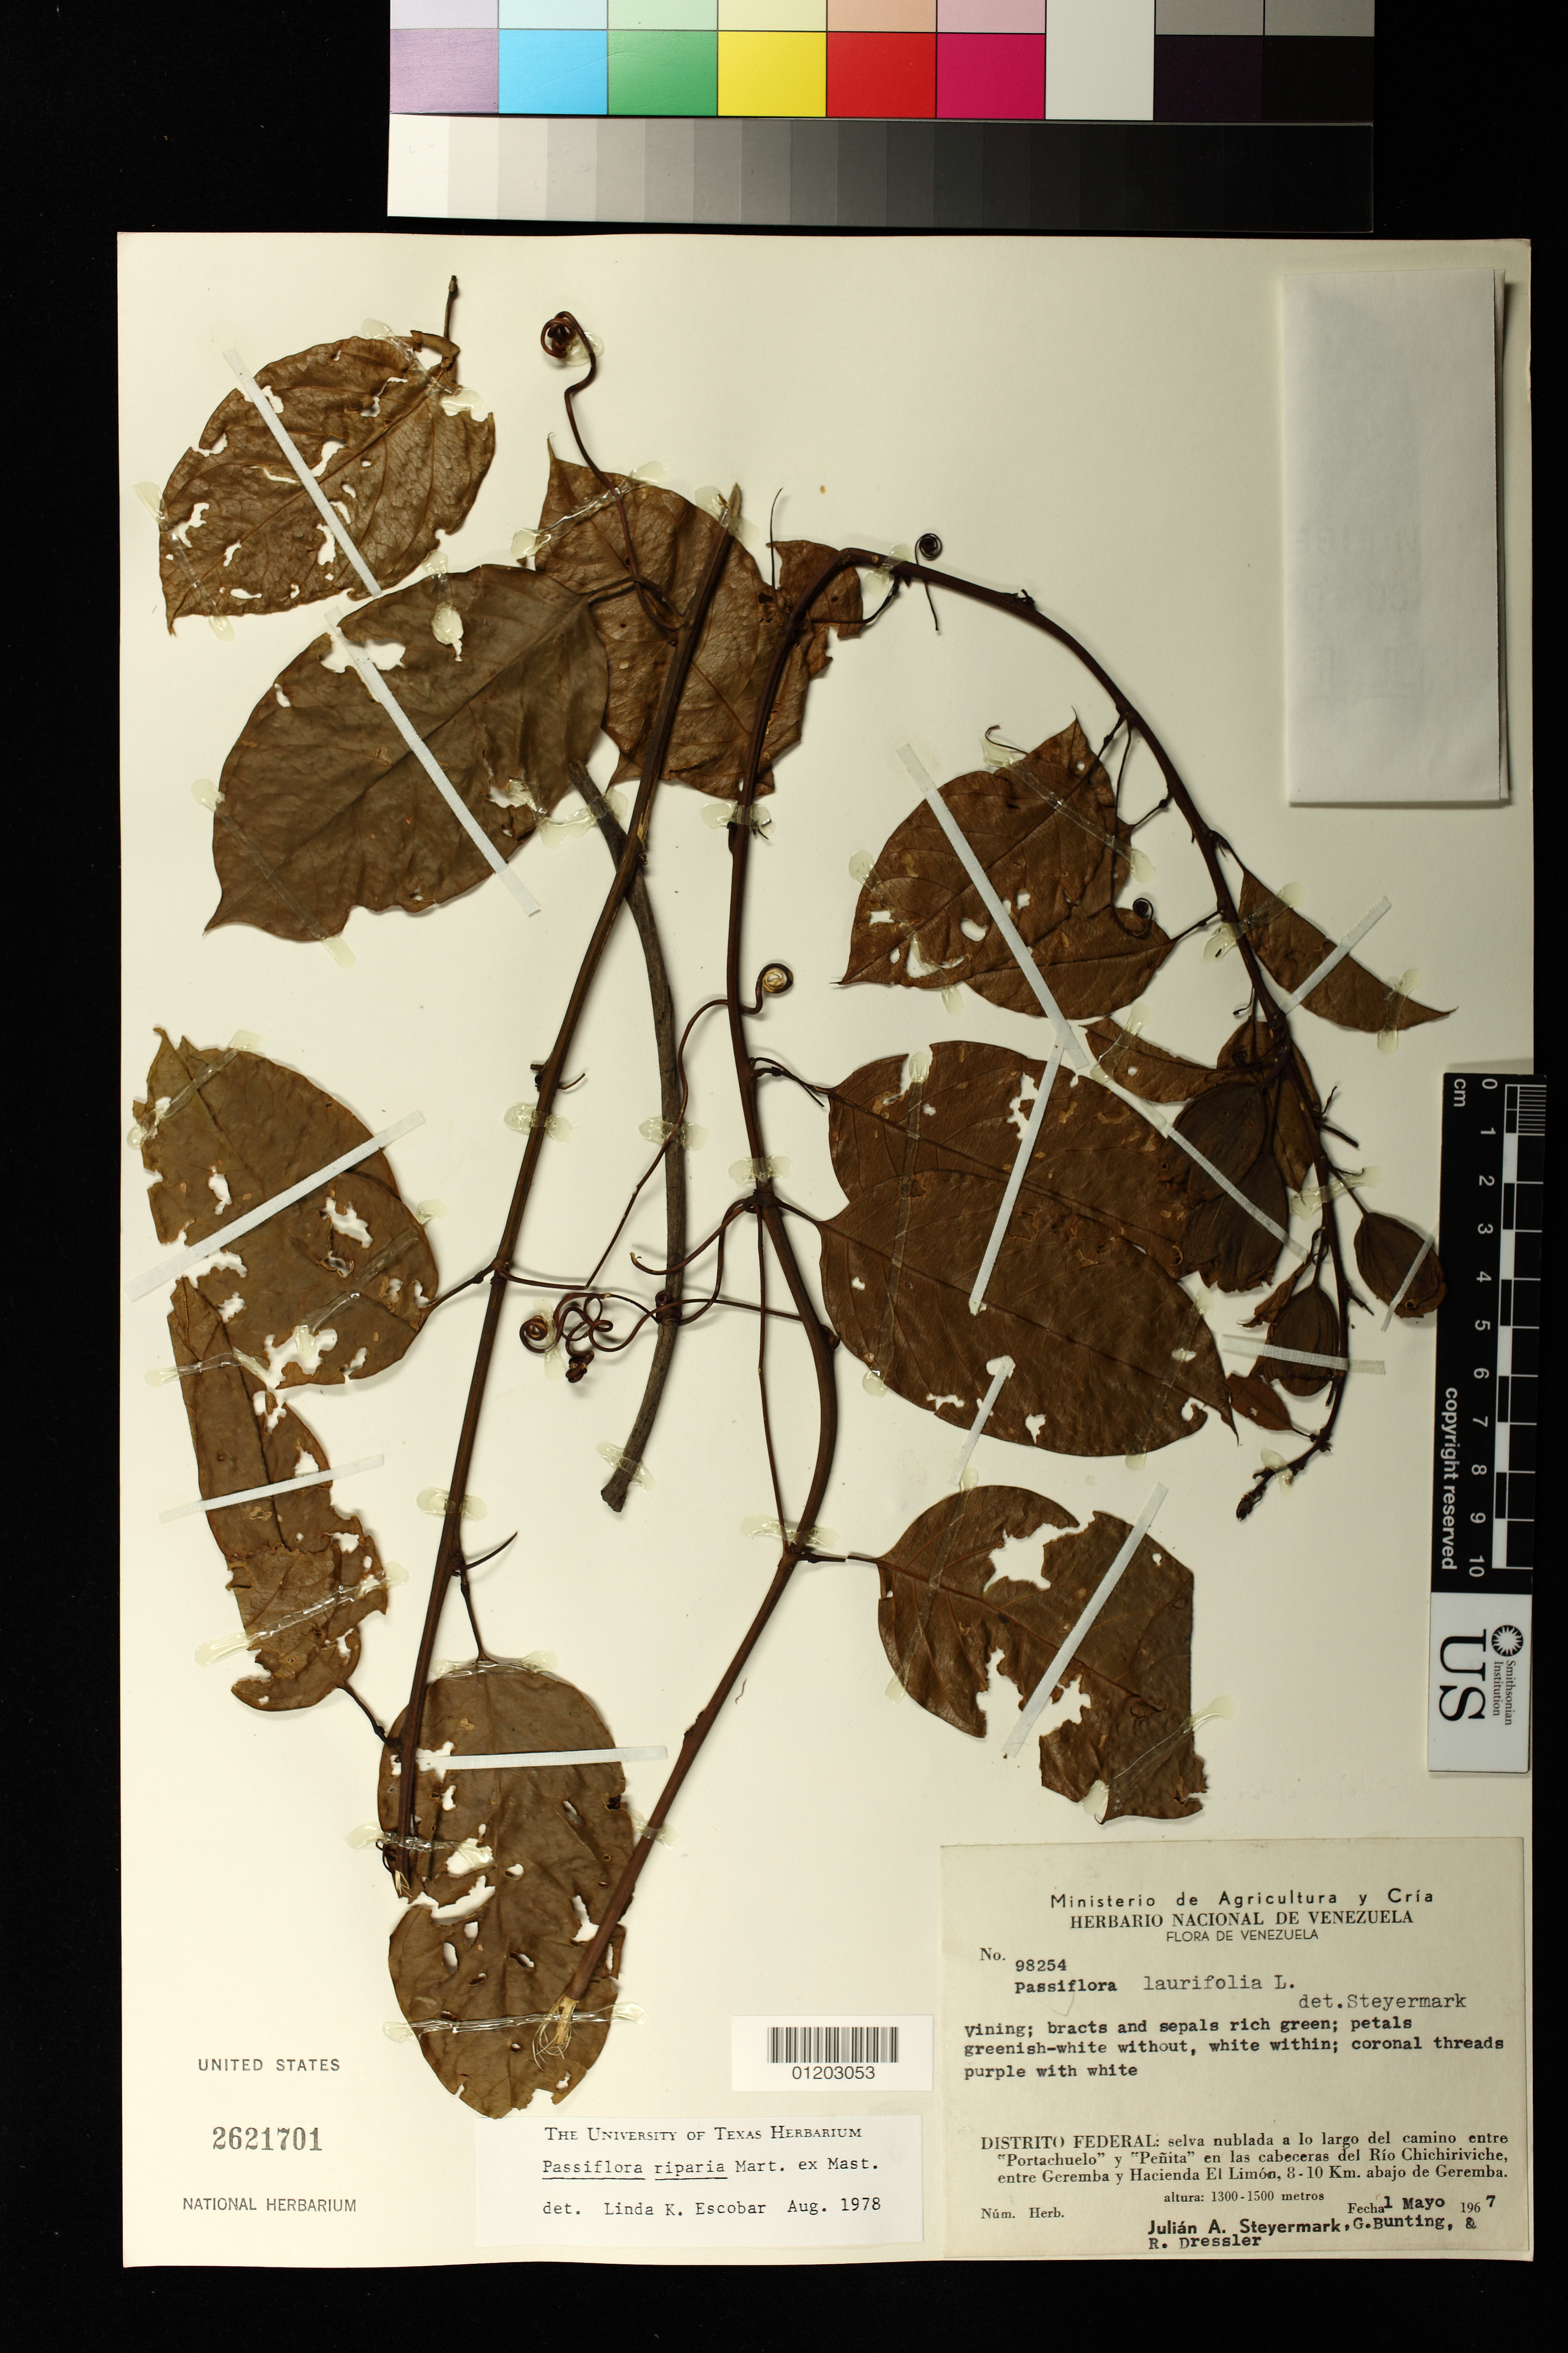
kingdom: Plantae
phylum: Tracheophyta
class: Magnoliopsida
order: Malpighiales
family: Passifloraceae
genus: Passiflora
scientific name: Passiflora riparia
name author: Mart. ex Mast.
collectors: J. Steyermark, G. S. Bunting & R. Dressler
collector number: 98254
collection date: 1967-05-01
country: Venezuela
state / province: Vargas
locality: Selva nublada a lo large del camino entre "Portachuelo" y "Peñita" en las cabeceras del Río Chichiriviche, entre Geremba y Hacienda El Limón, 8-10 Km abajo de Geremba.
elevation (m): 1300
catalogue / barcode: US 2621701